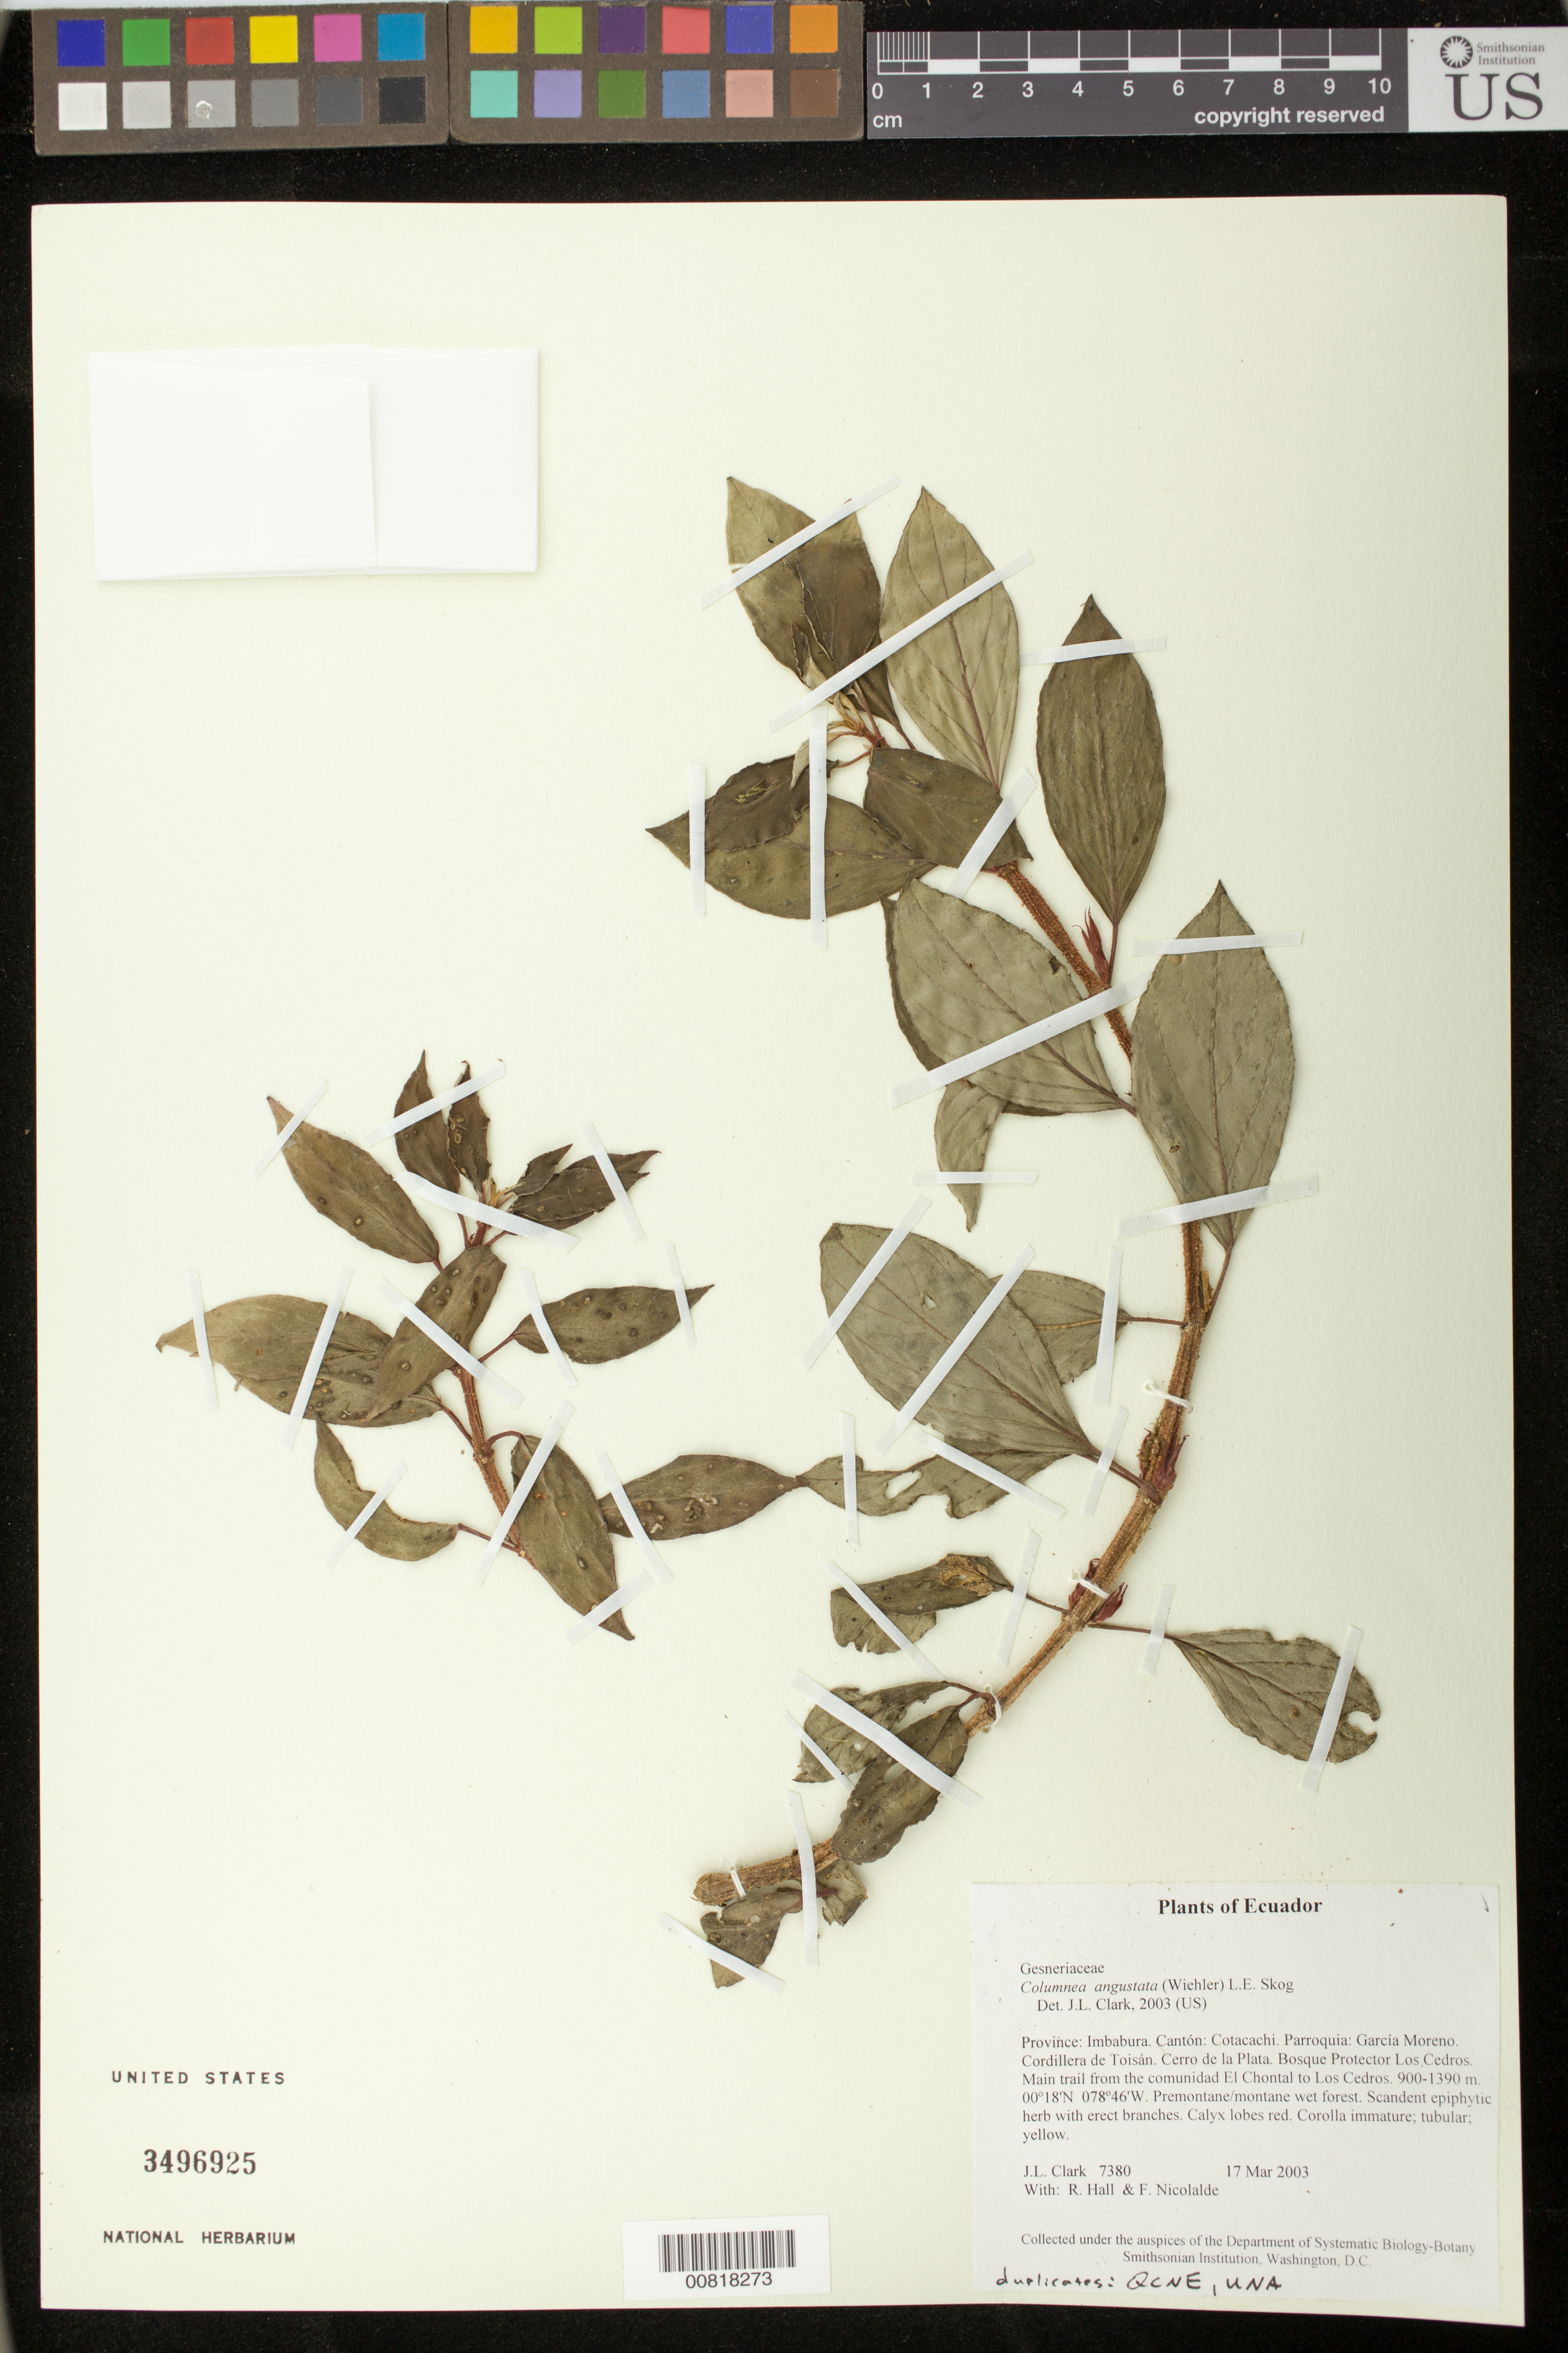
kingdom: Plantae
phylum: Tracheophyta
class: Magnoliopsida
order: Lamiales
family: Gesneriaceae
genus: Columnea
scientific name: Columnea angustata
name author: (Wiehler) L.E. Skog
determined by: Clark, J. L., (SEL), The Marie Selby Botanical Garden (UNITED STATES)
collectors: J. L. Clark, R. Hall & F. Nicolalde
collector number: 7380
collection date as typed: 17 Mar 2003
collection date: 2003-03-17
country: Ecuador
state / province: Imbabura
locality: Cotacachi. Parroquia: García Moreno. Cordillera de Toisán. Cerro de la Plata. Bosque Protector Los Cedros. Main trail from the comunidad El Chontal to Los Cedros.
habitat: Premontane/montane wet forest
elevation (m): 900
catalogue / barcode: US 3496925